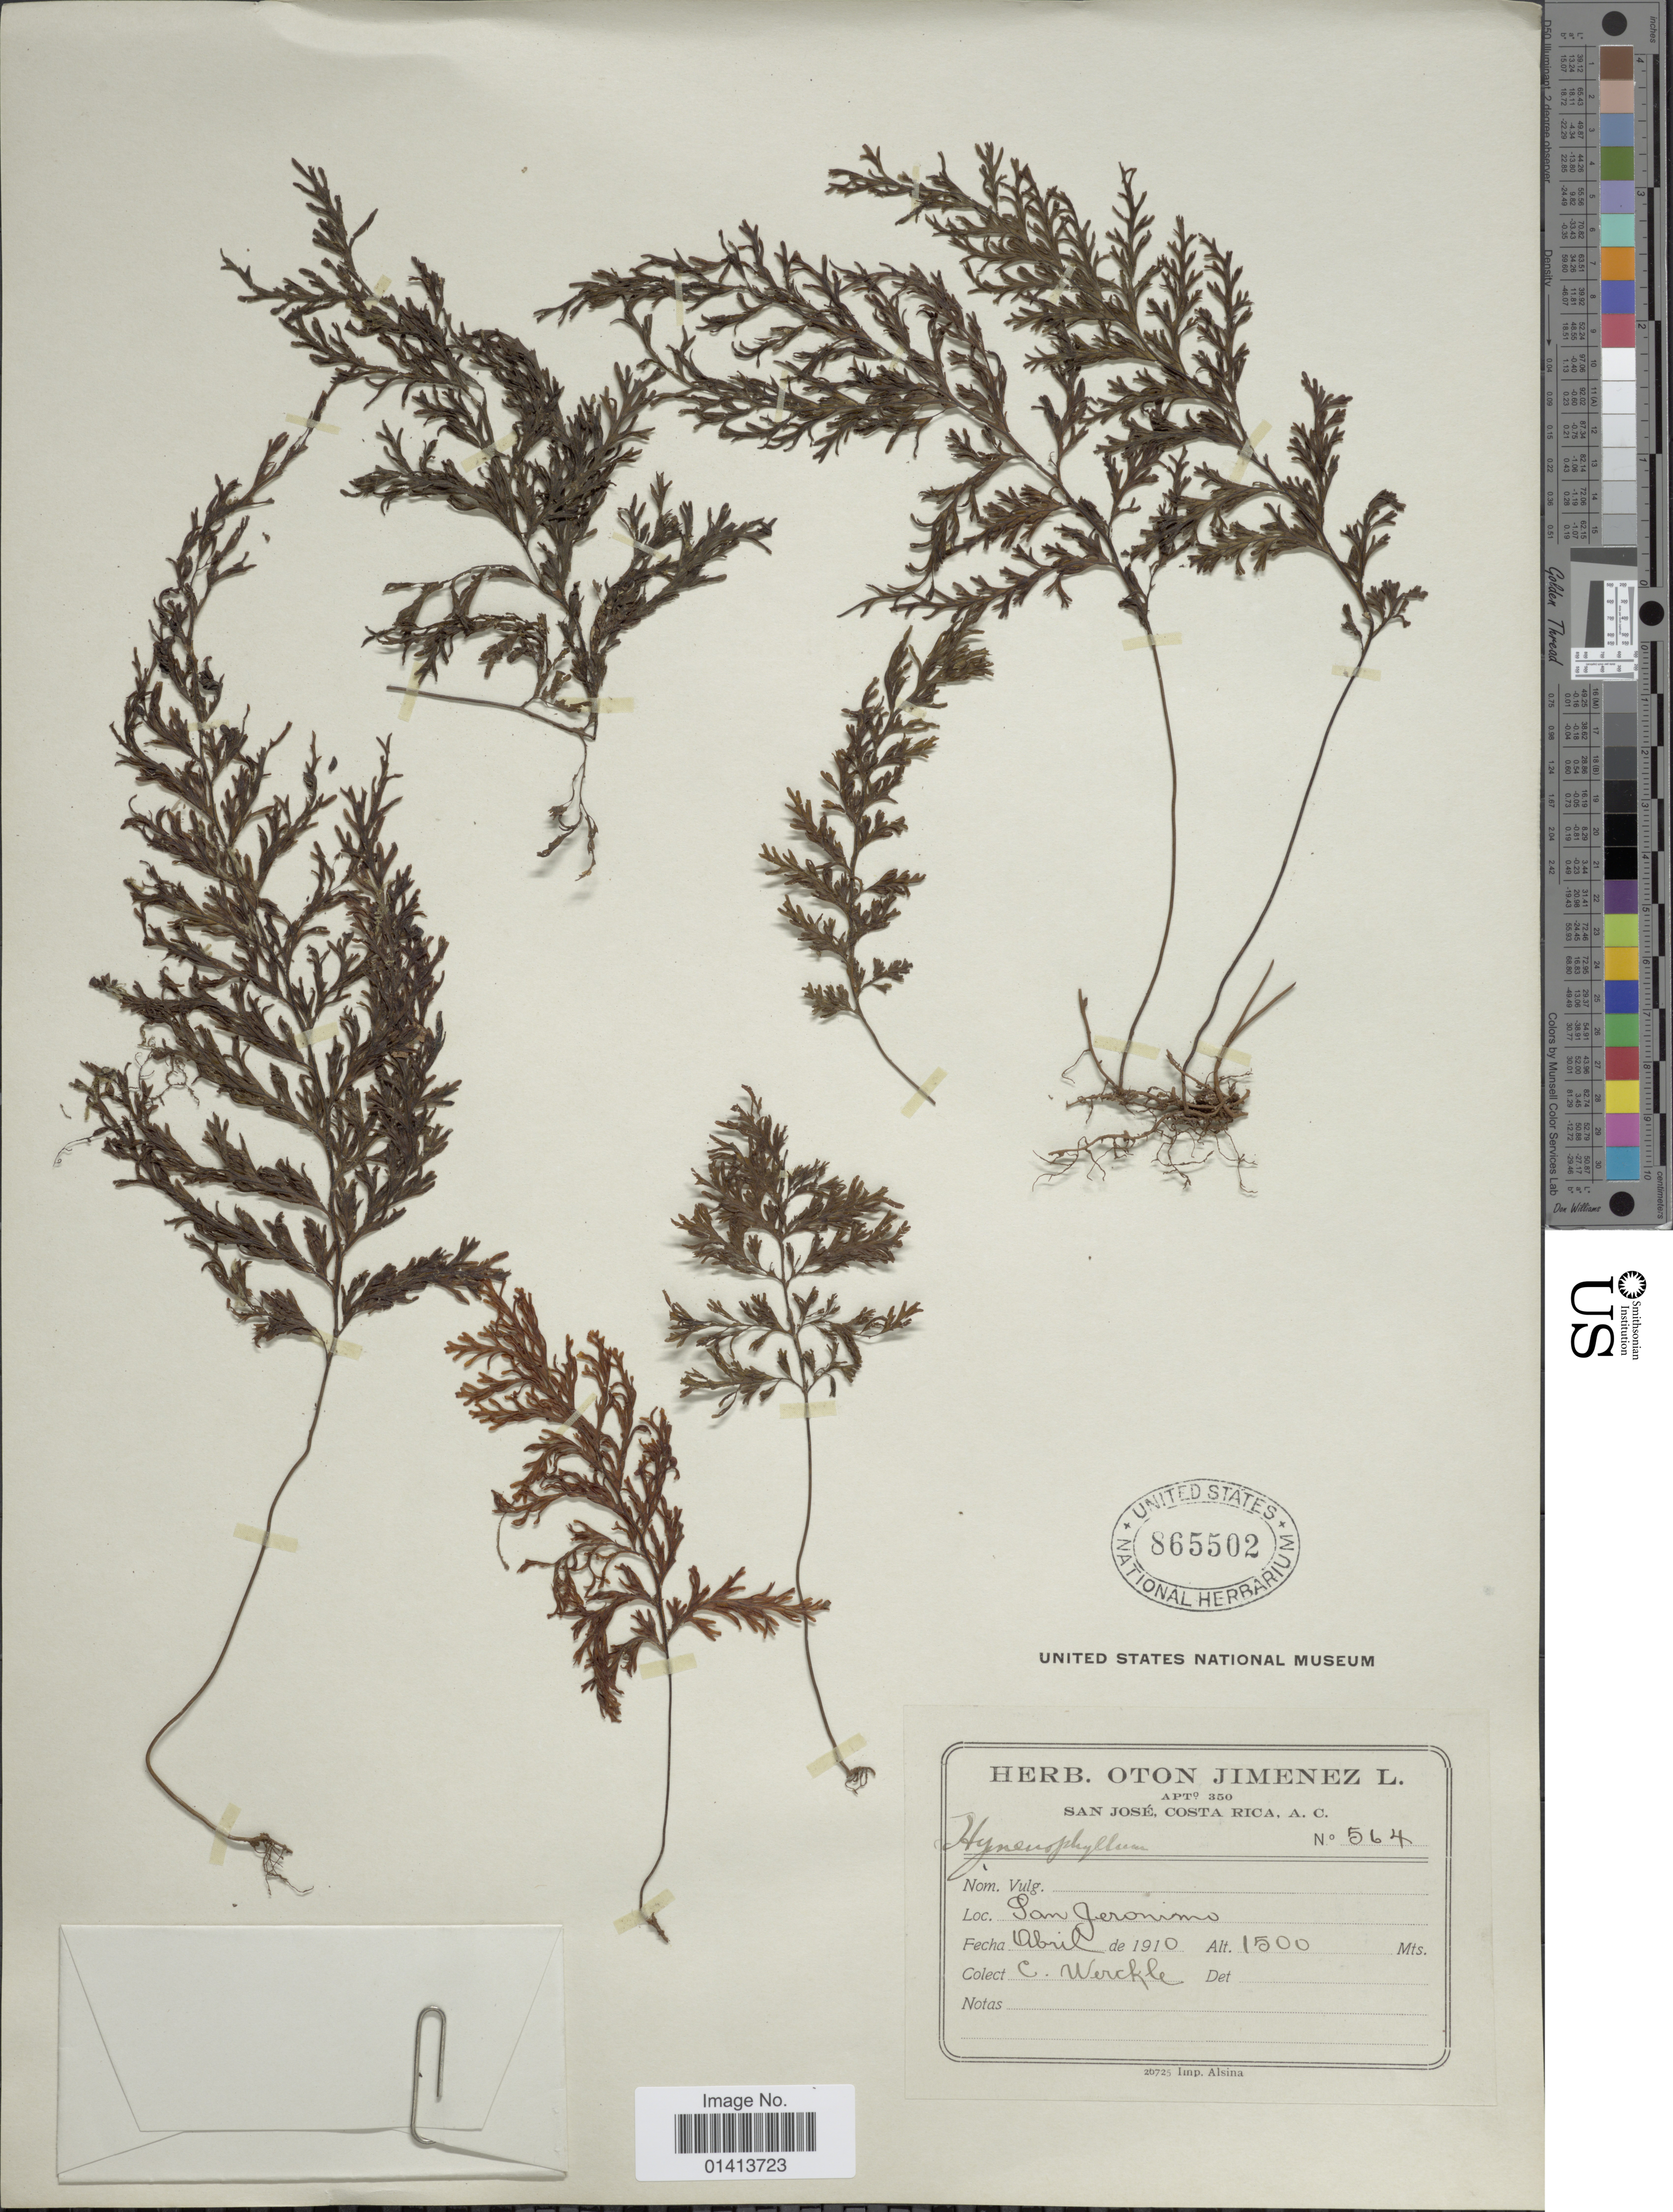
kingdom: Plantae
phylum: Tracheophyta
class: Polypodiopsida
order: Hymenophyllales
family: Hymenophyllaceae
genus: Hymenophyllum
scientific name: Hymenophyllum consanguineum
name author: C.V. Morton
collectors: C. Wercklé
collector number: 564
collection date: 1910-04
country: Costa Rica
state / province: San José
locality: San Jeronimo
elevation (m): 1500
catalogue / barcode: US 865502